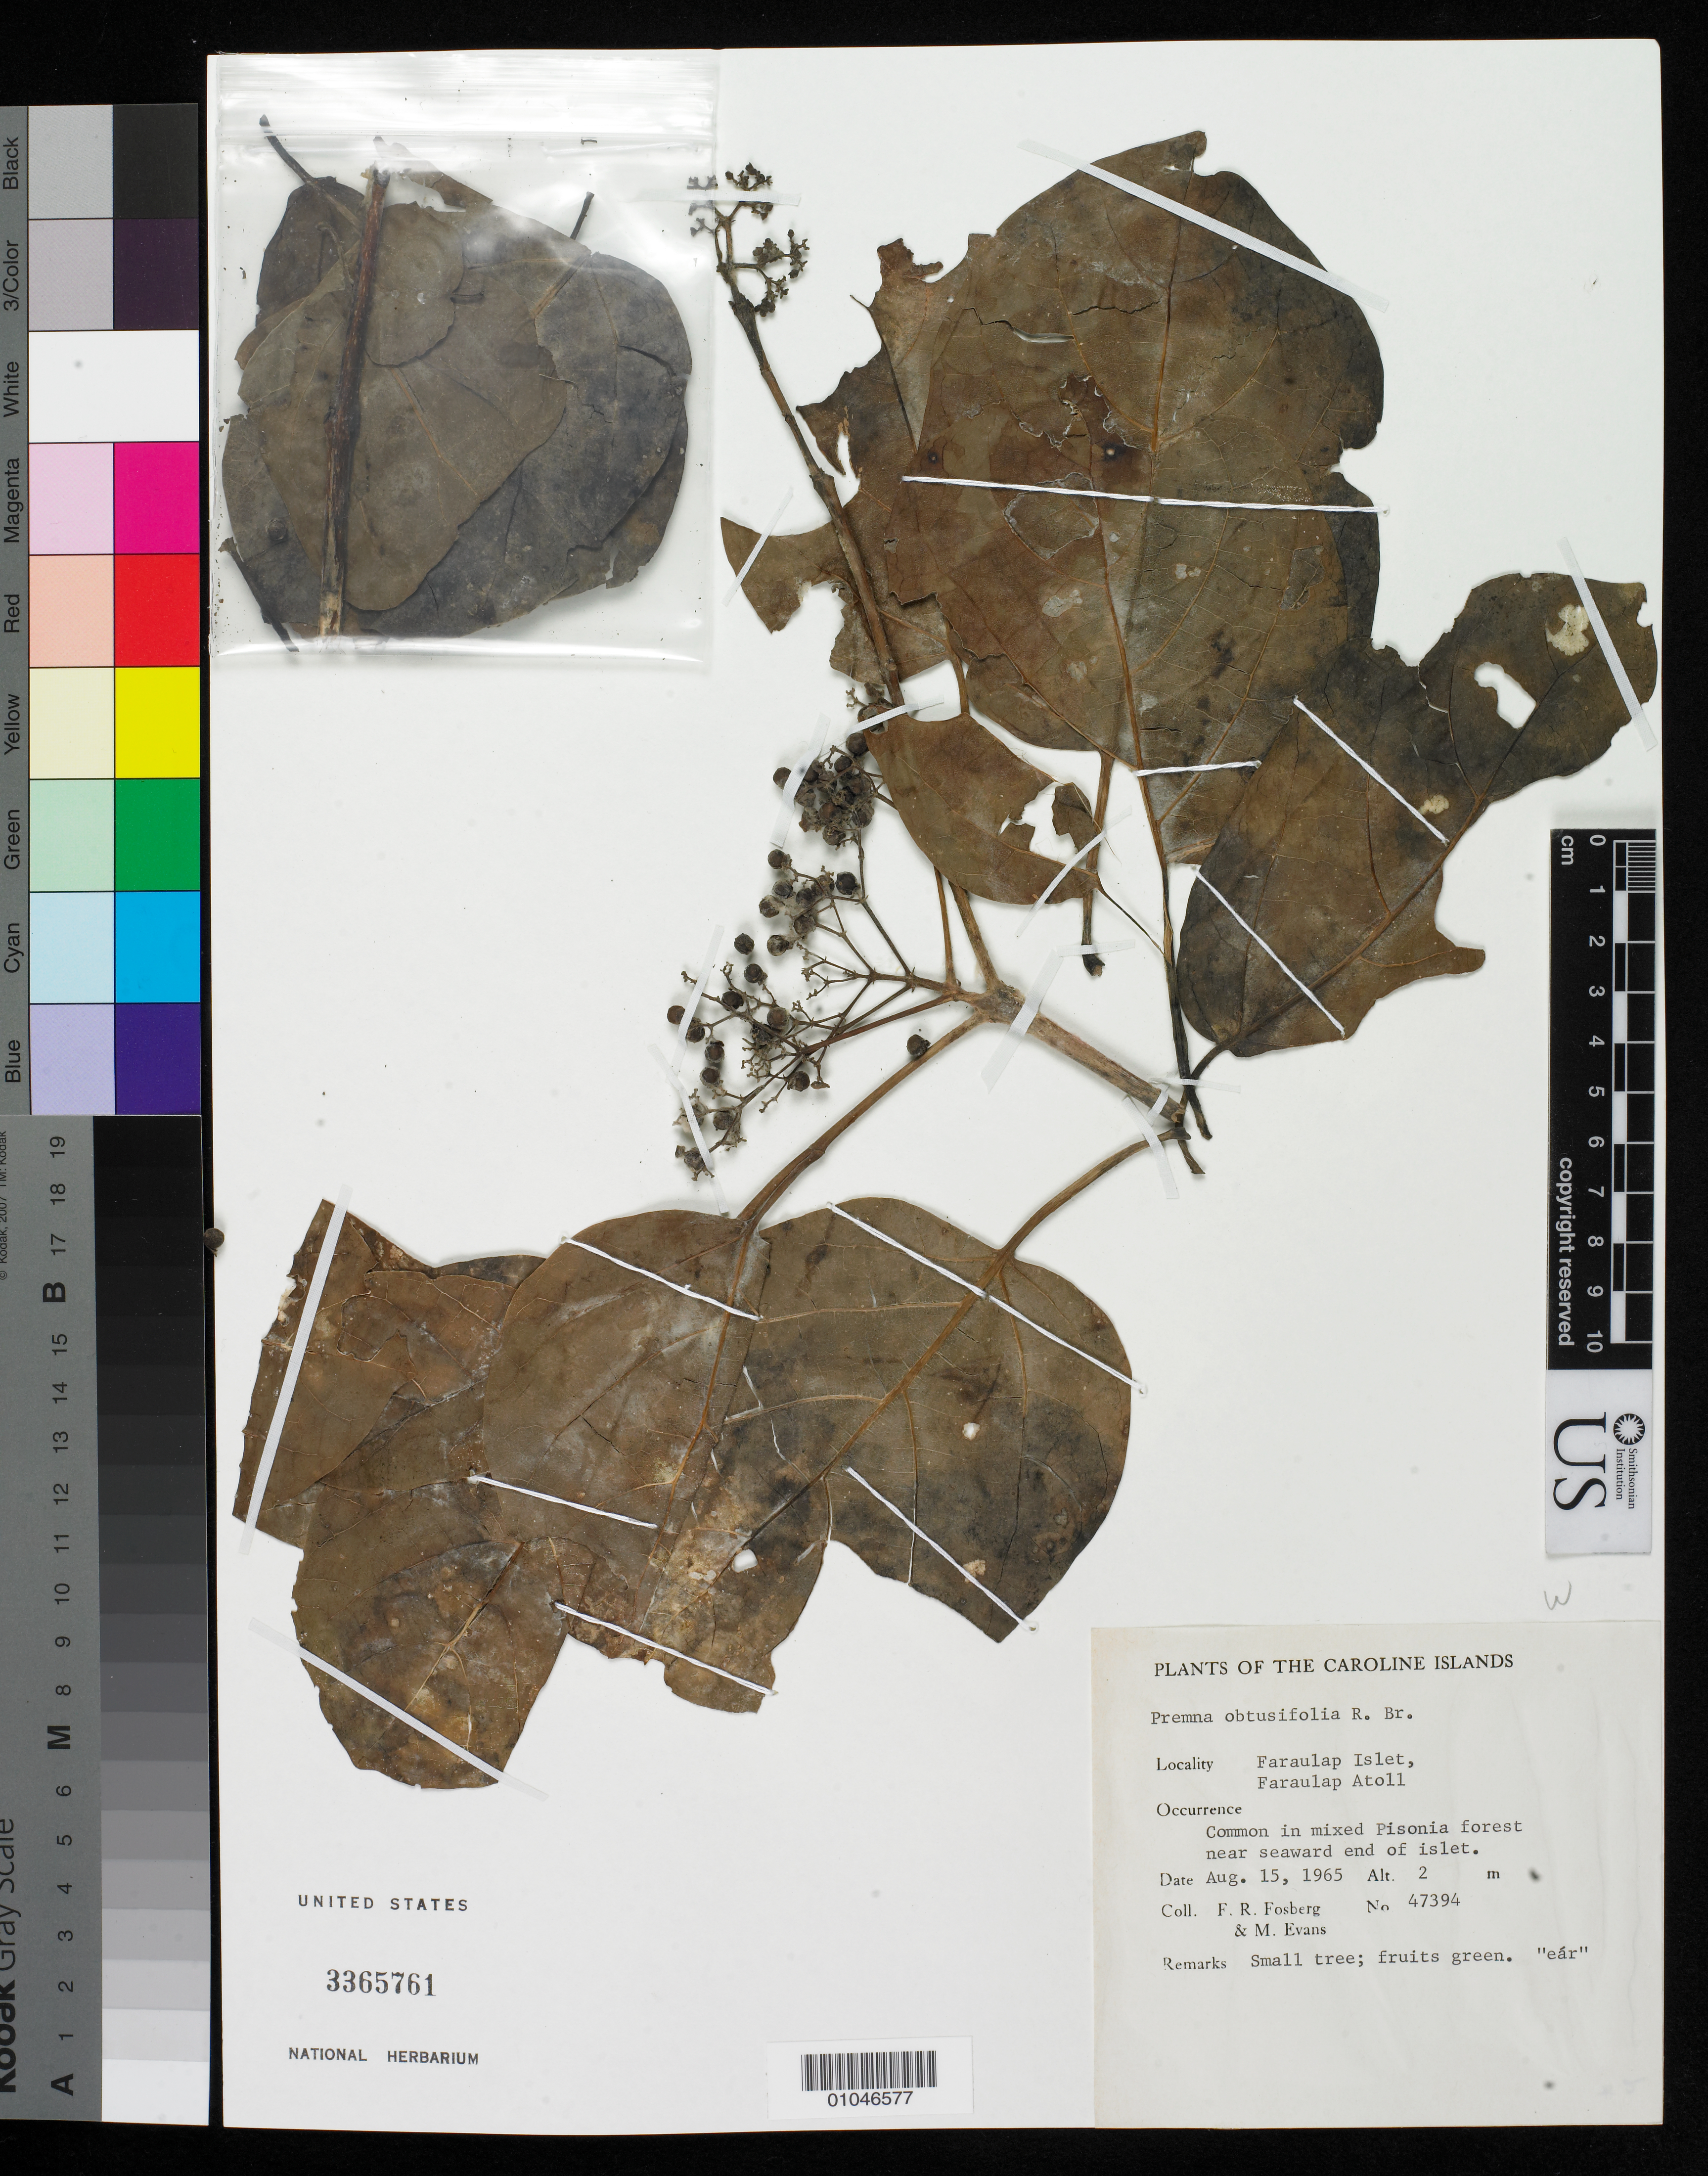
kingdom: Plantae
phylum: Tracheophyta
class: Magnoliopsida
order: Lamiales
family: Lamiaceae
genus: Premna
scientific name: Premna obtusifolia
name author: R. Br.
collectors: F. R. Fosberg & M. Evans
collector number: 47394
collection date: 1965-08-15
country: Micronesia, Federated States of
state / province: Yap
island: Faraulep Atoll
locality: Faraulap Islet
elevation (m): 2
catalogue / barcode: US 3365761